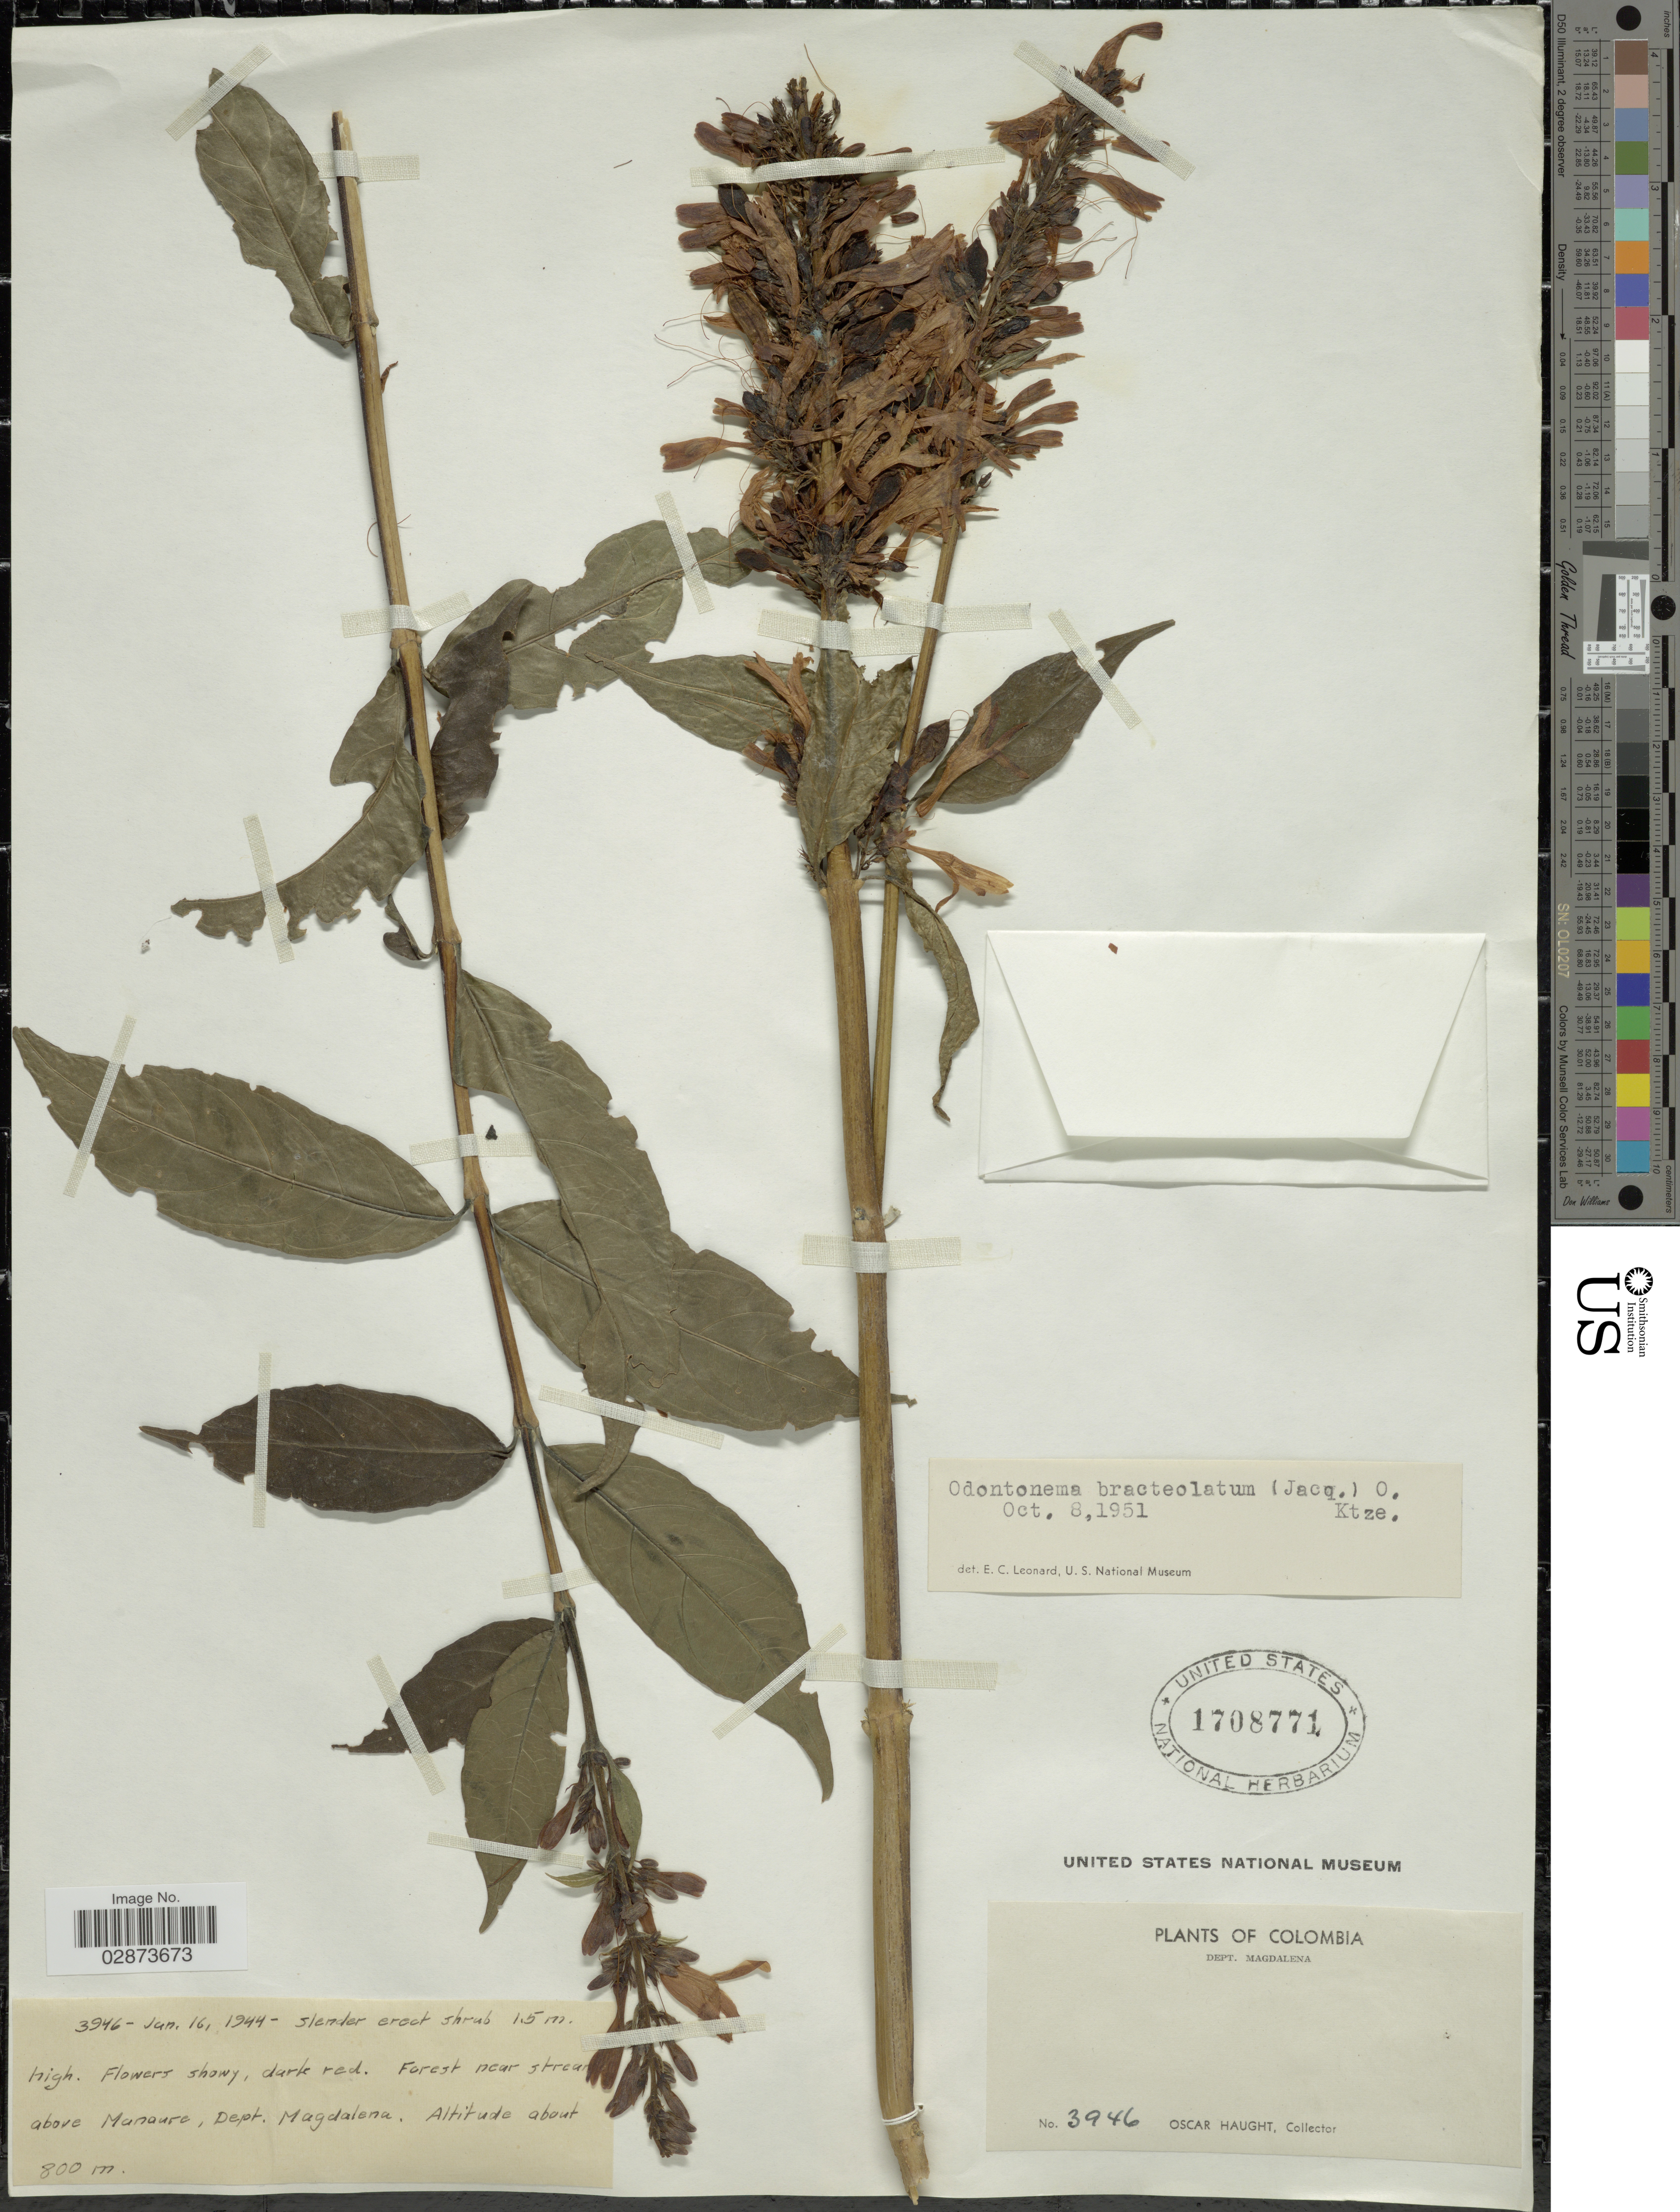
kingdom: Plantae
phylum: Tracheophyta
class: Magnoliopsida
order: Lamiales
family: Acanthaceae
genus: Odontonema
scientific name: Odontonema rubrum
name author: (Vahl) Kuntze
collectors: O. L. Haught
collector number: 3946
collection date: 1944-01-16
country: Colombia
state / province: Magdalena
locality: Forest near stream above Manaure, Dept. Magdalena.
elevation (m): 800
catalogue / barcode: US 1708771